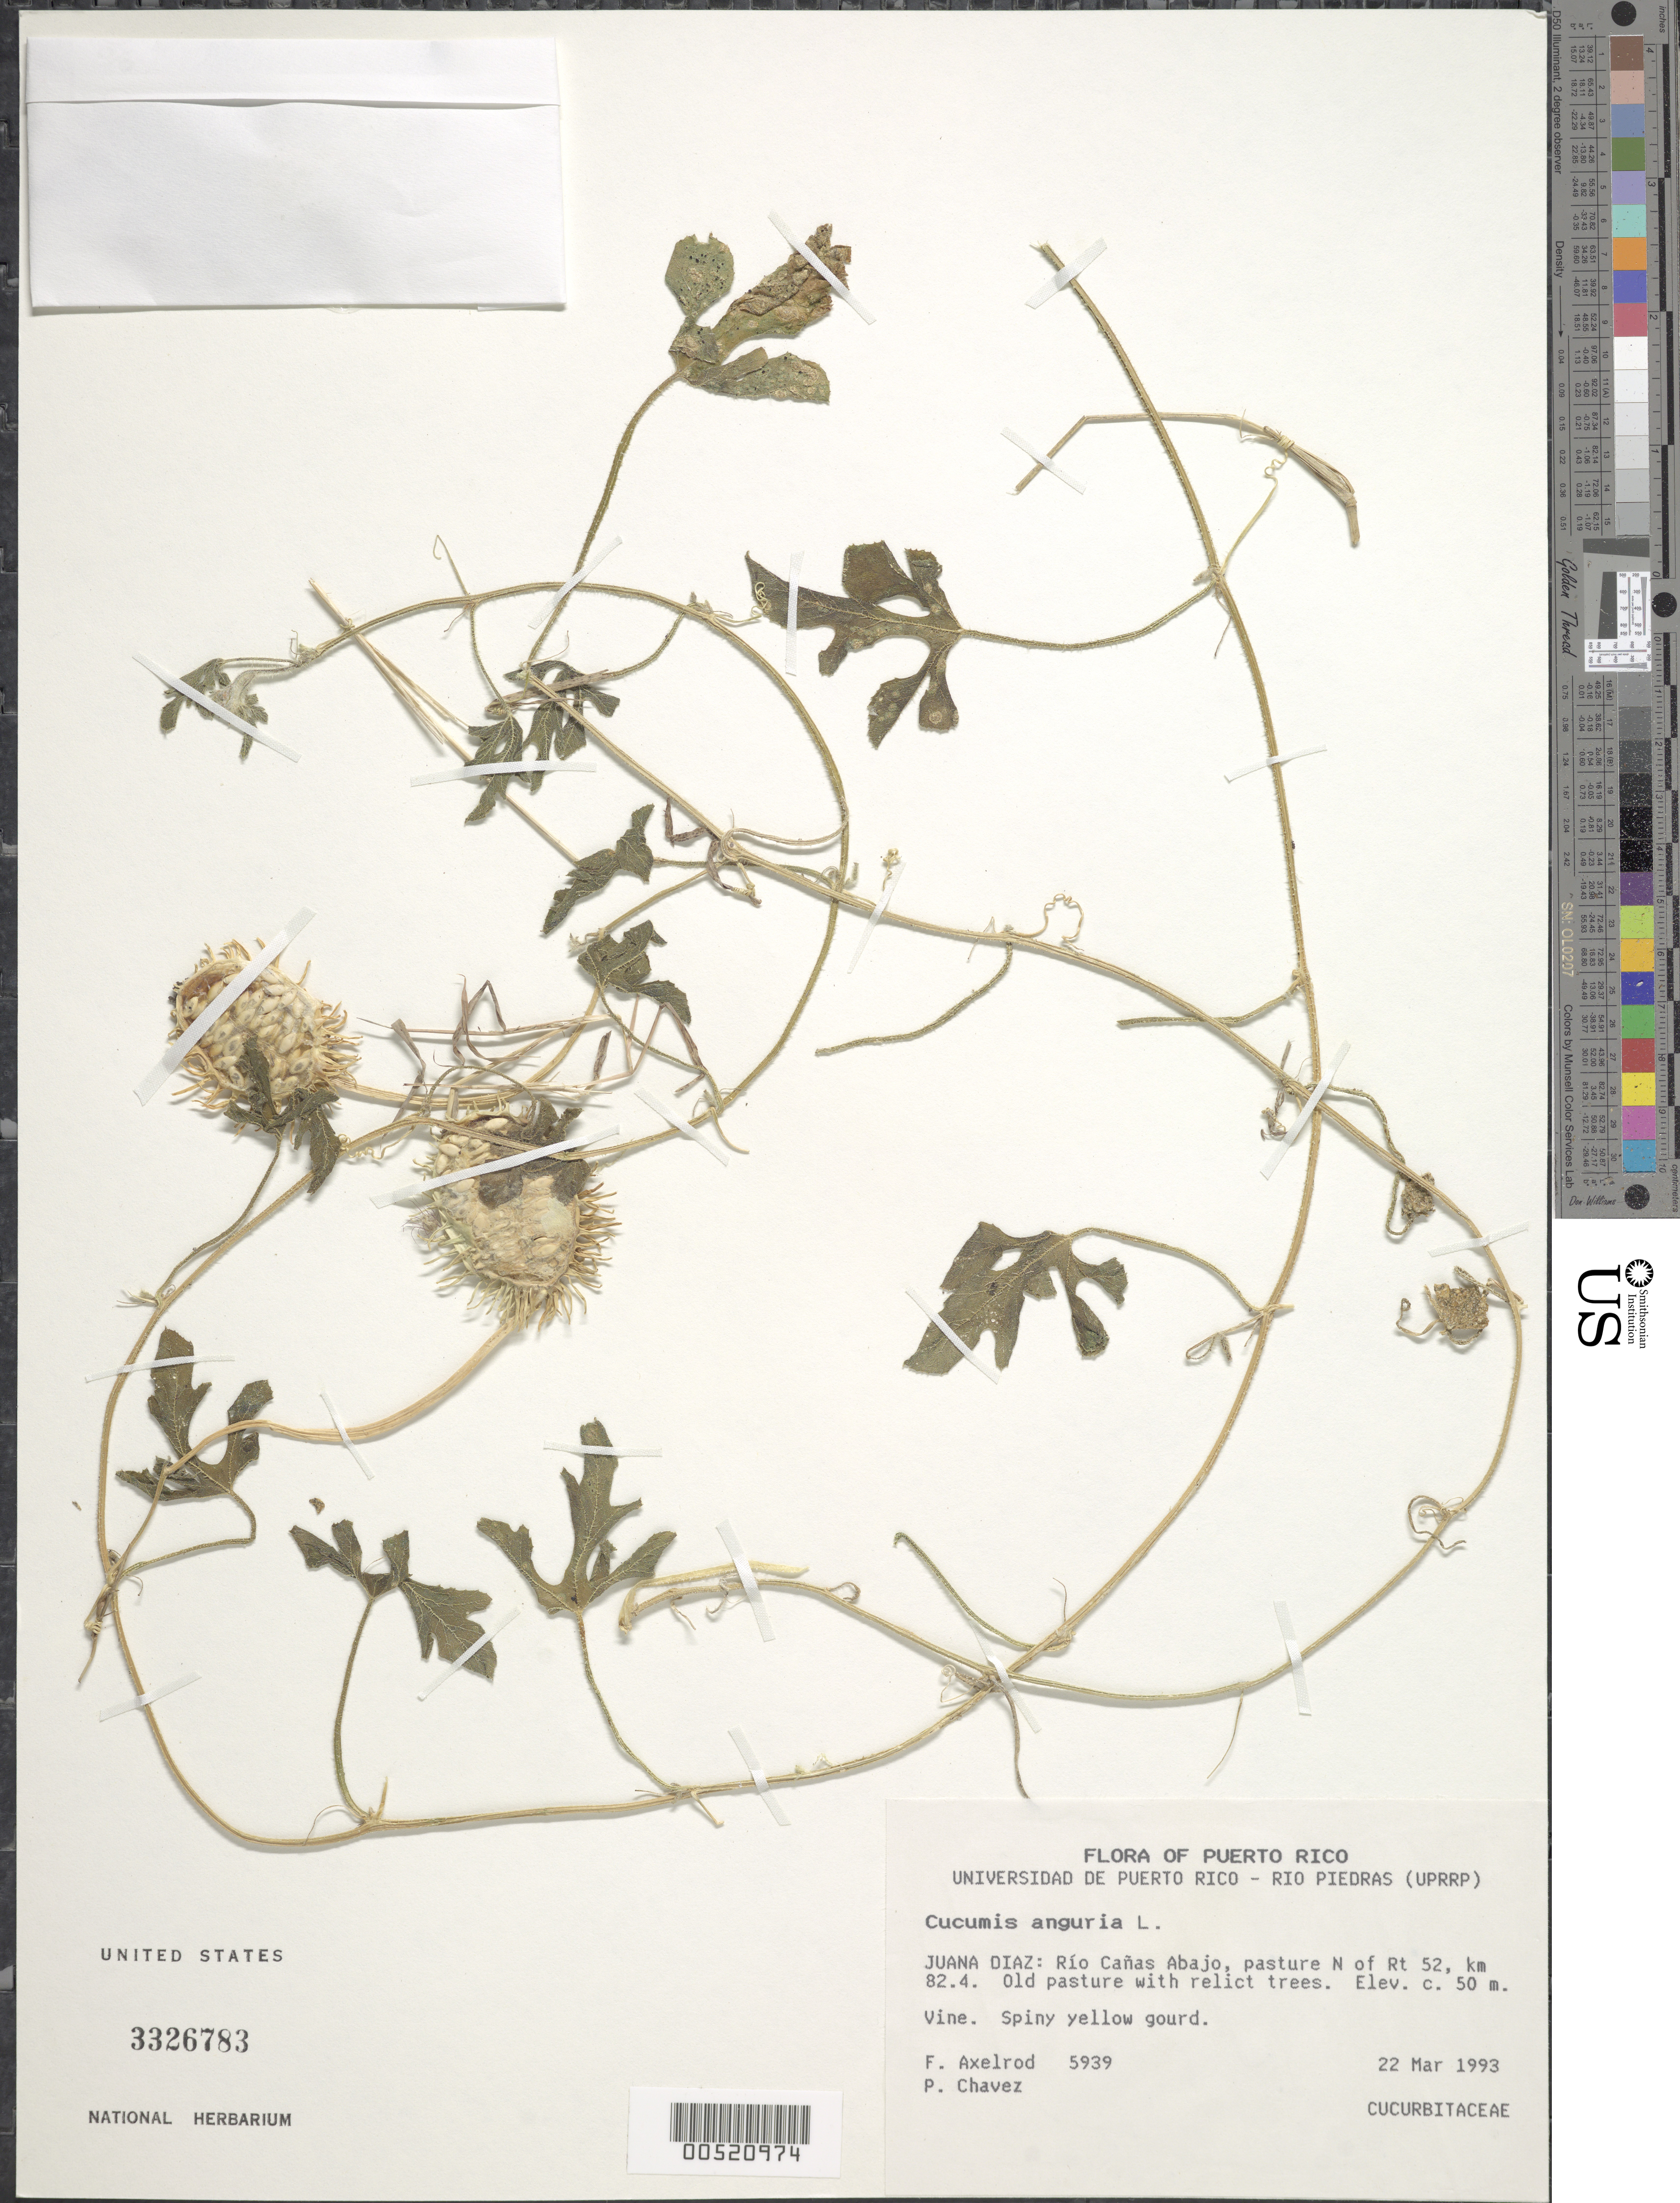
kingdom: Plantae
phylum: Tracheophyta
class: Magnoliopsida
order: Cucurbitales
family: Cucurbitaceae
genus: Cucumis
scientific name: Cucumis anguria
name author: L.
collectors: F. S. Axelrod & P. Chavez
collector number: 5939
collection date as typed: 22 Mar 1993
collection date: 1993-03-22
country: Puerto Rico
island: Greater Antilles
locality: Juana Diaz: Río Cañas Abajo, pasture N of Rt. 52, km 82.4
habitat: Old pasture with relict trees.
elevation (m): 50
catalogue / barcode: US 3326783